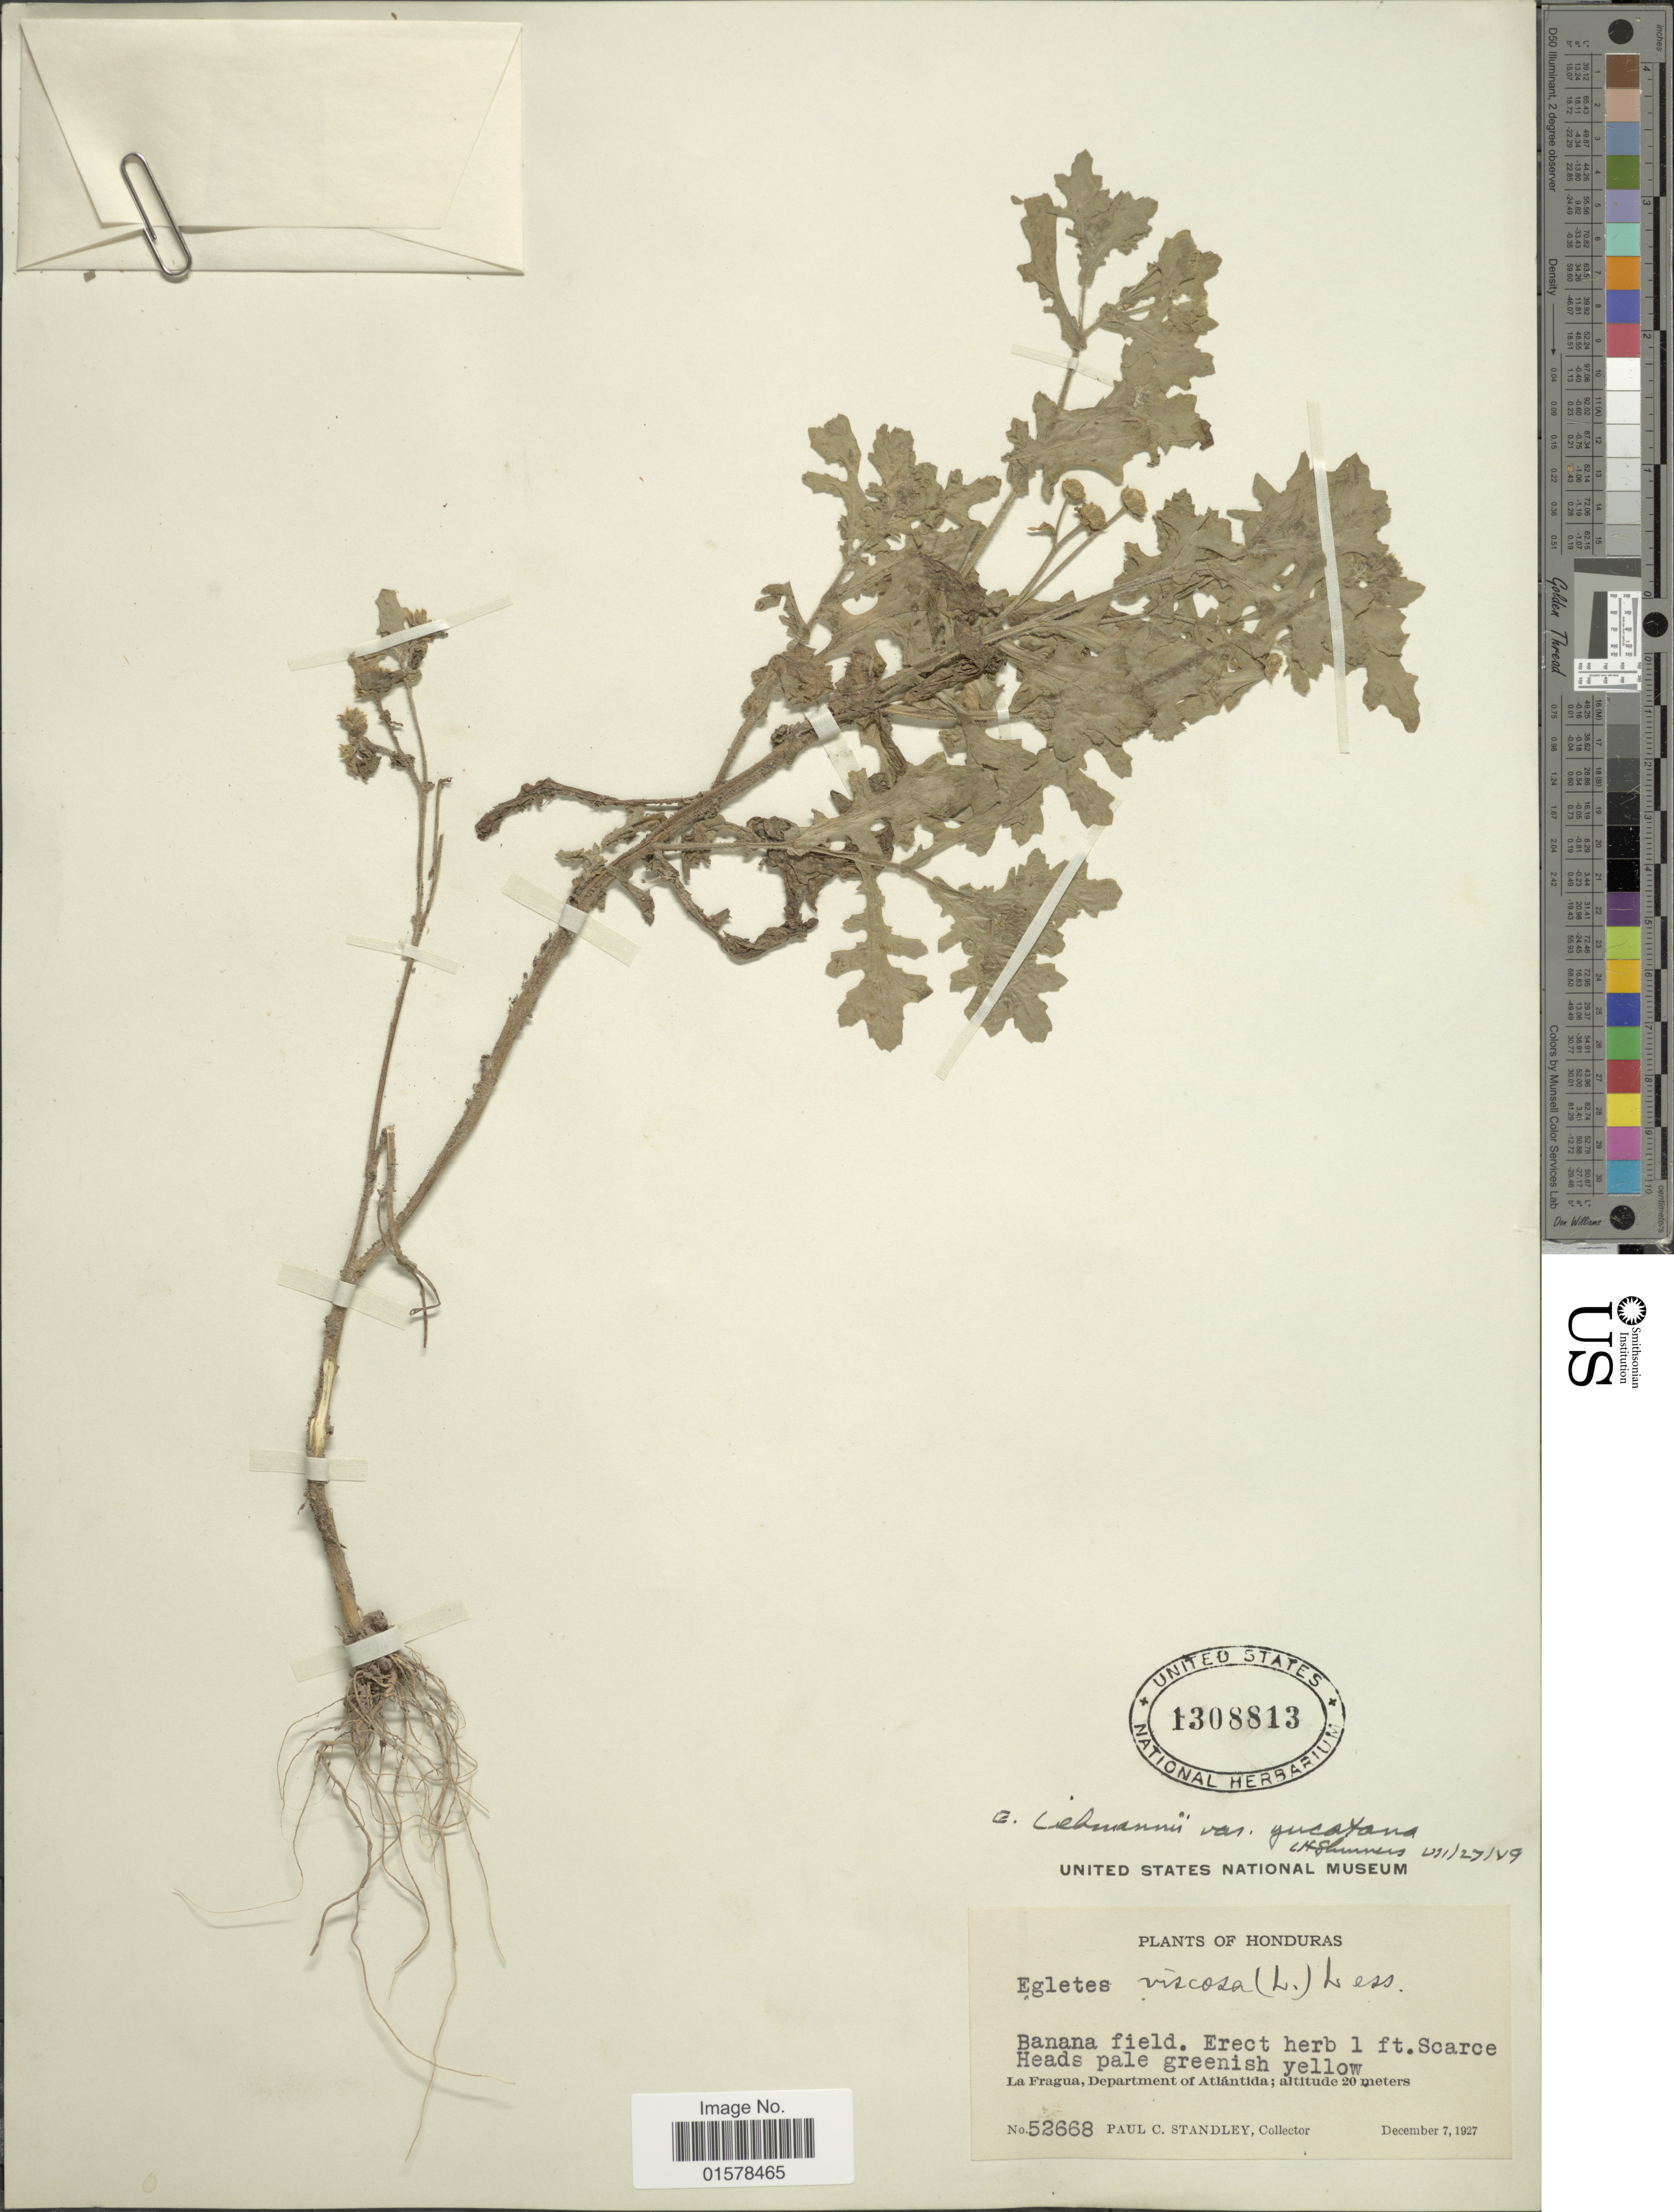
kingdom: Plantae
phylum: Tracheophyta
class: Magnoliopsida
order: Asterales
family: Asteraceae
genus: Egletes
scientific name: Egletes liebmannii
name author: Sch. Bip. ex Hemsl.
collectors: P. C. Standley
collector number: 52668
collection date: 1927-12-07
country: Honduras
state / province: Atlántida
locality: Honduras. Banana field. La Fragua, Department of Atlantida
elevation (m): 20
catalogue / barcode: US 1308813